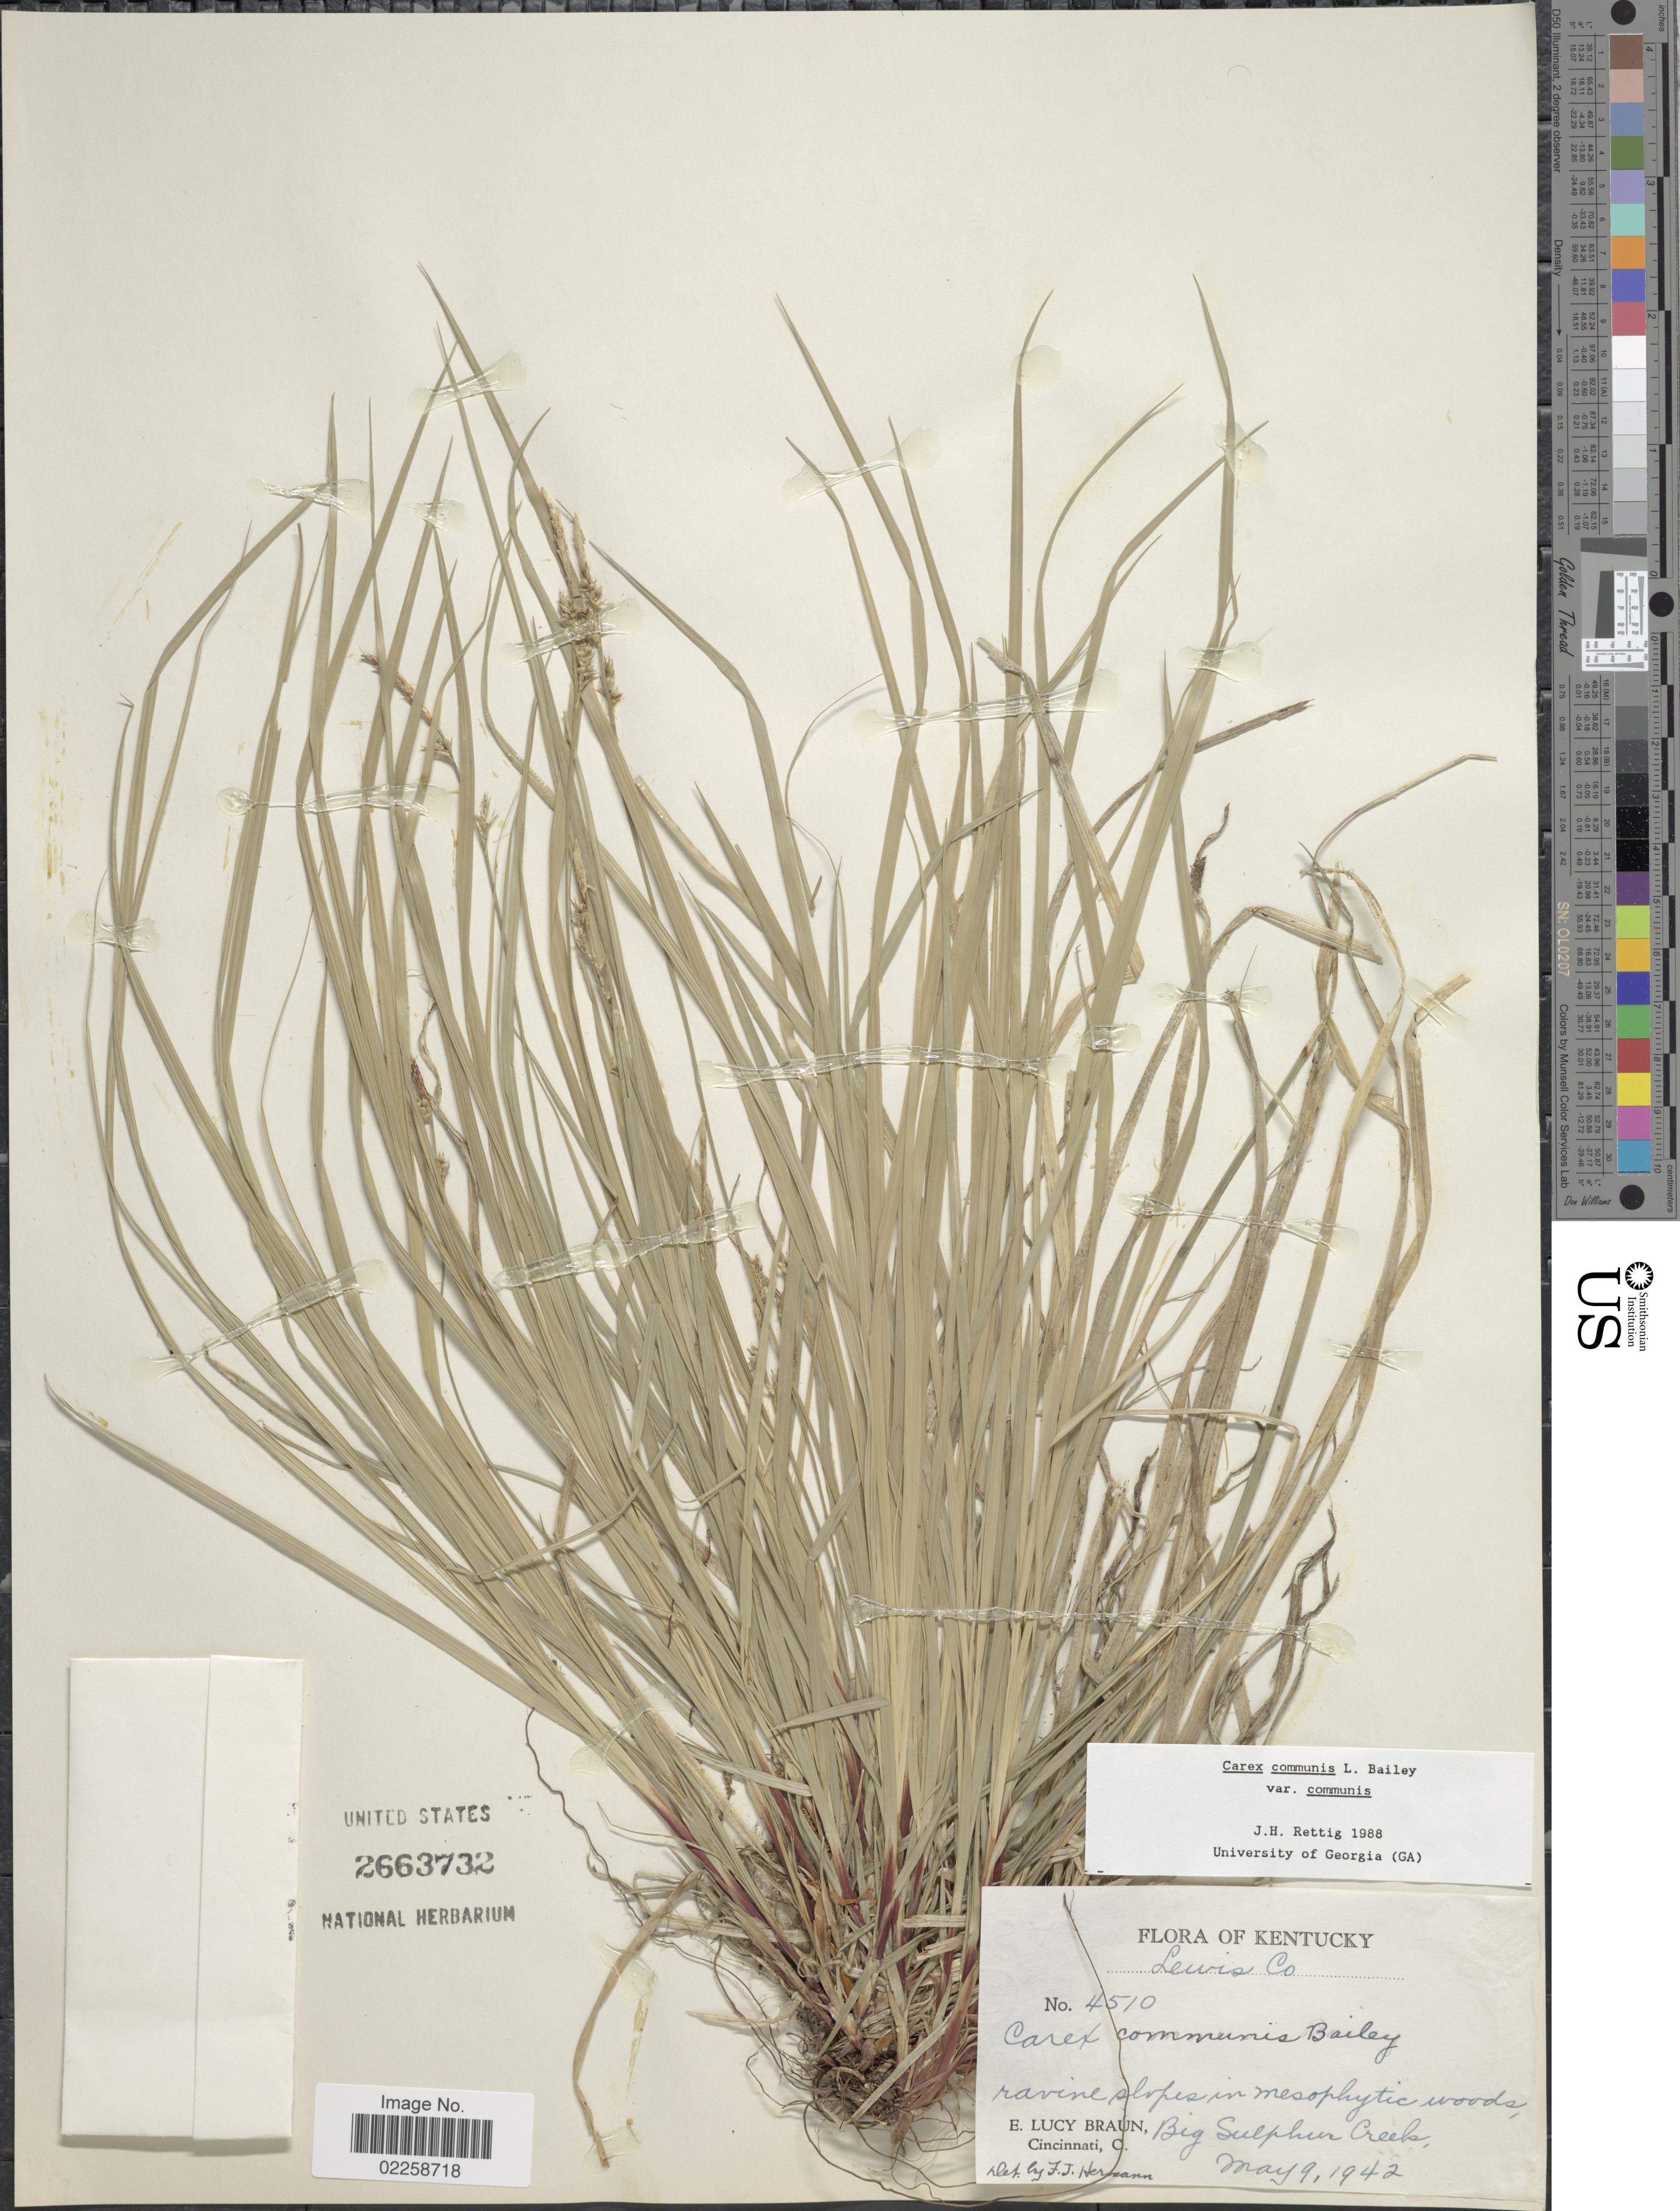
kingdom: Plantae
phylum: Tracheophyta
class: Liliopsida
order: Poales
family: Cyperaceae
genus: Carex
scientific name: Carex communis var. communis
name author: L.H. Bailey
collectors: E. L. Braun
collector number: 4510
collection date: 1942-05-09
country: United States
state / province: Kentucky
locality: Lewis Co., Big Sulphur Creek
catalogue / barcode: US 2663732